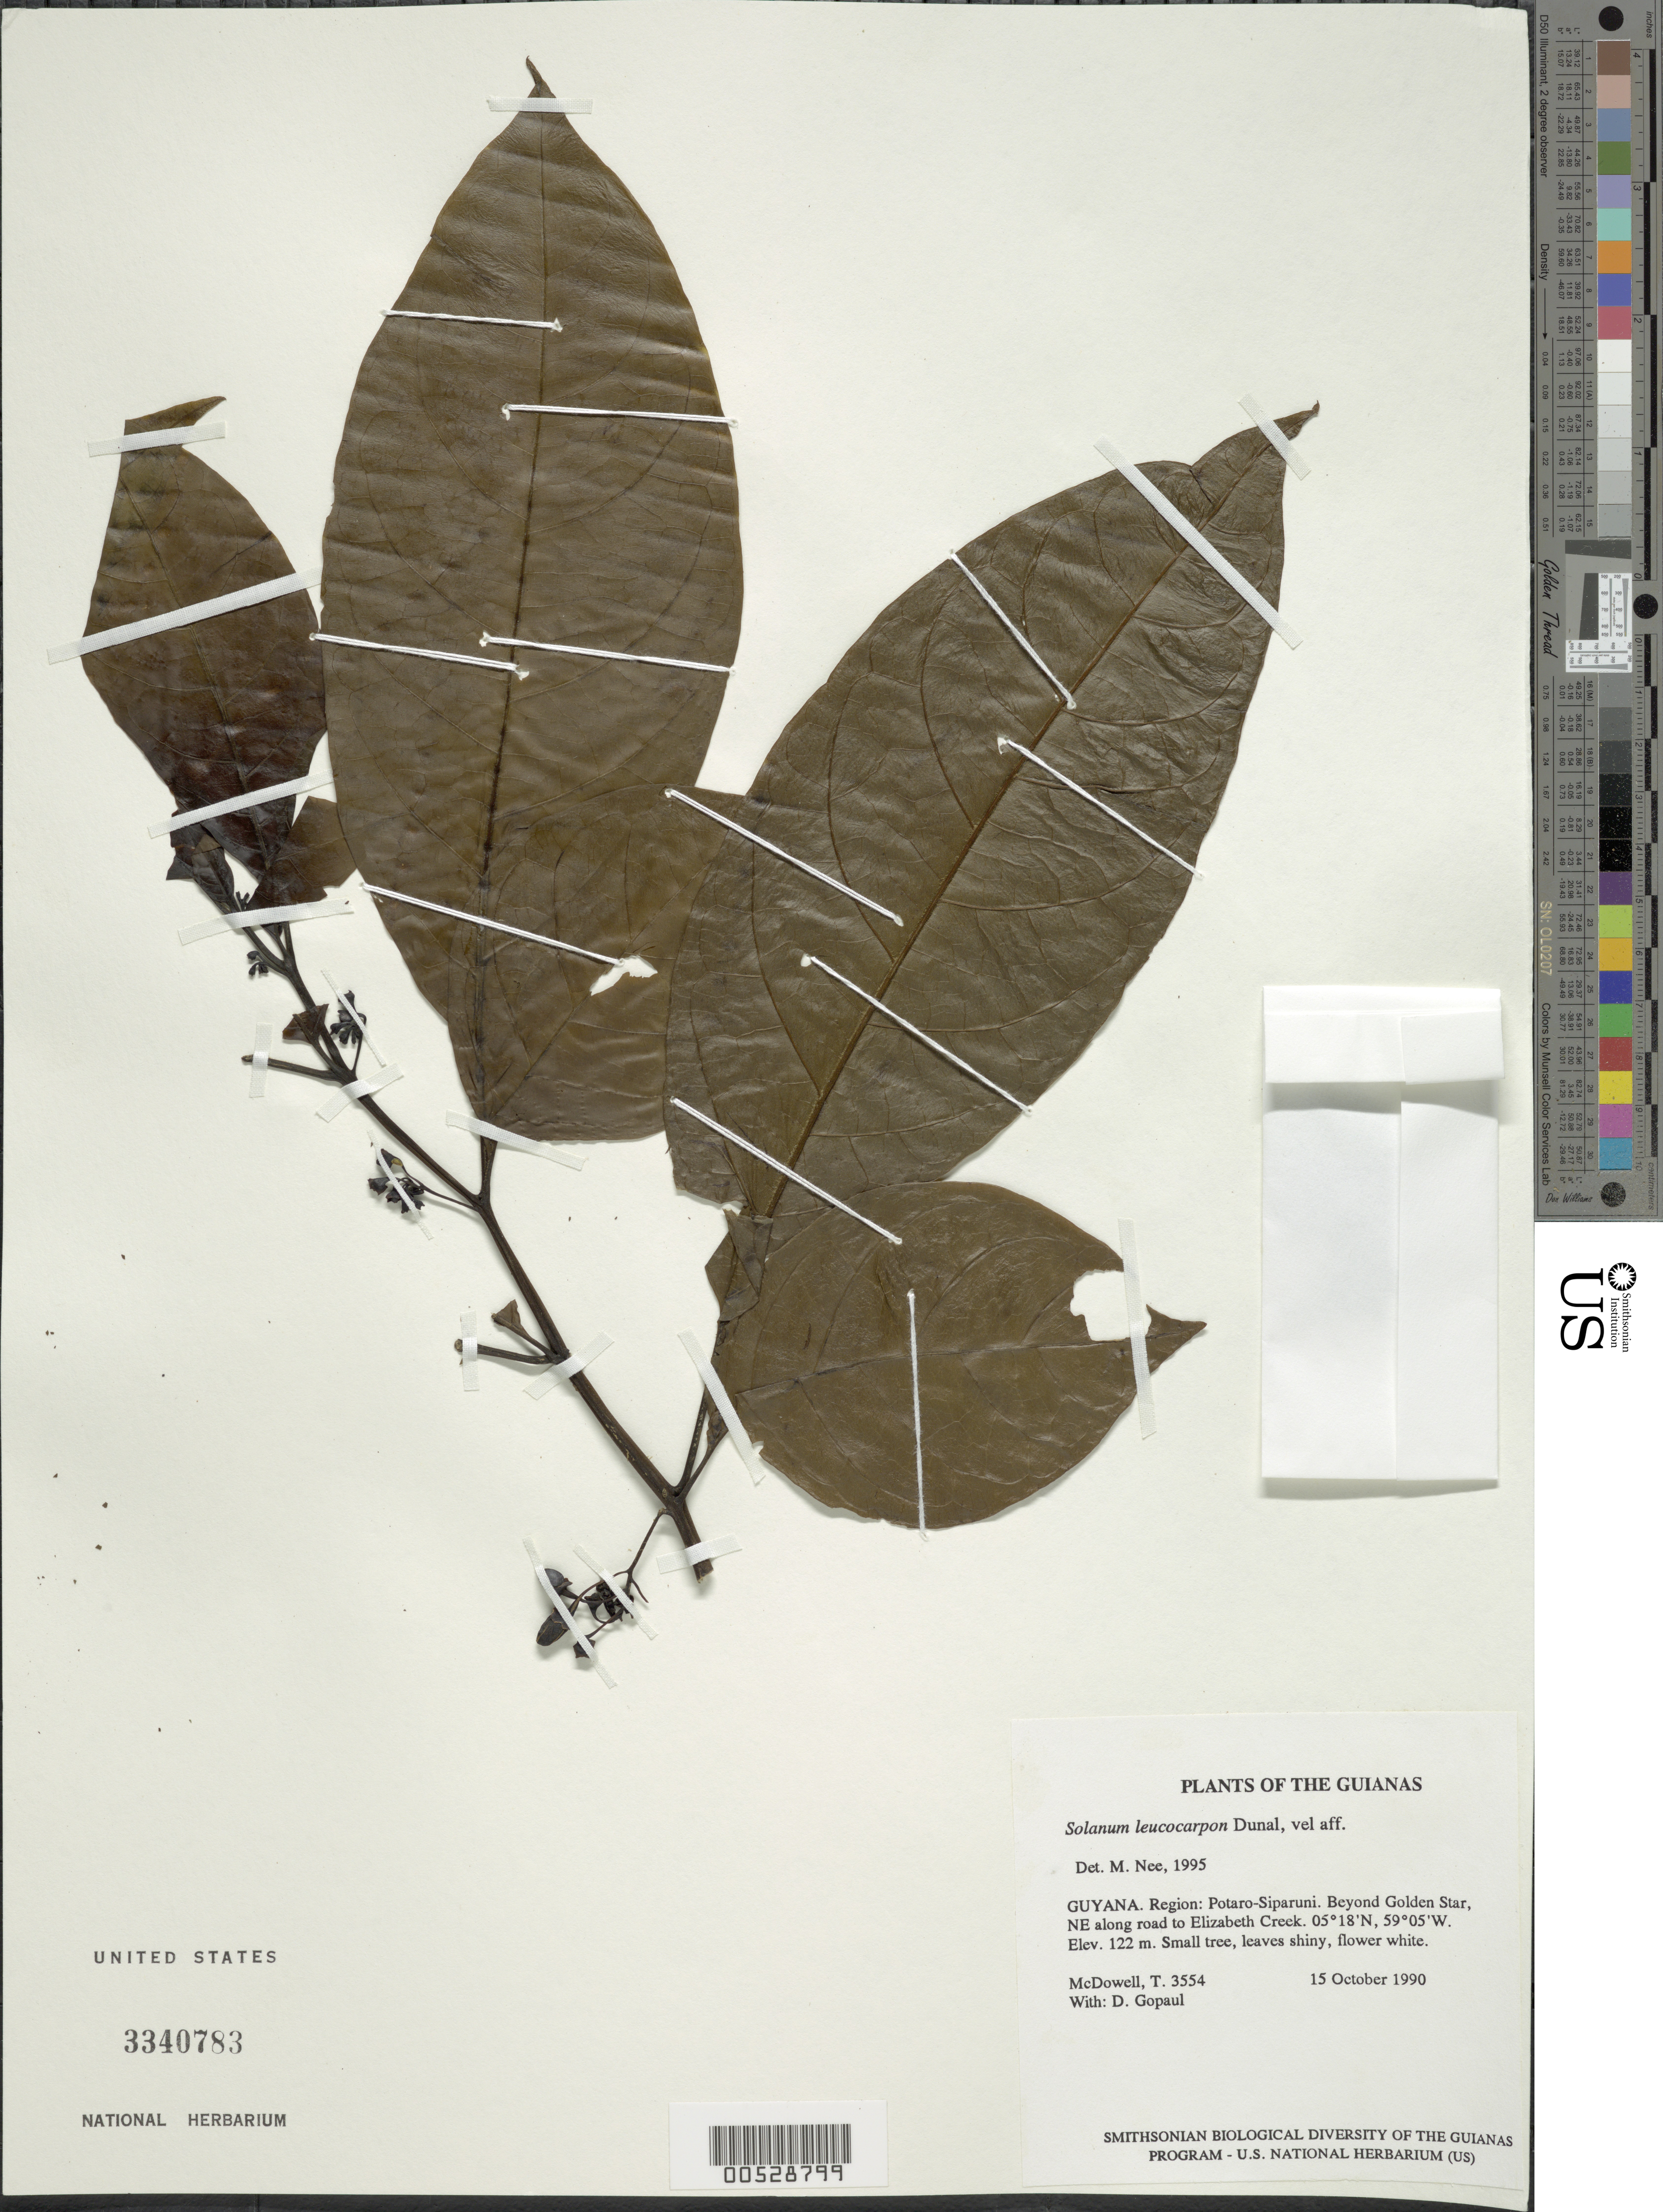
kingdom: Plantae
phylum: Tracheophyta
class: Magnoliopsida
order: Solanales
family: Solanaceae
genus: Solanum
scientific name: Solanum leucocarpon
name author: Dunal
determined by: Nee, Michael H.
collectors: T. McDowell & D. Gopaul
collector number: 3554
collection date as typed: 10 Oct 1990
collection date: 1990-10-10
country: Guyana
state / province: Potaro-Siparuni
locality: Beyond Golden Star, NE along road to Elizabeth Creek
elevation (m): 122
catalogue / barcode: US 3340783